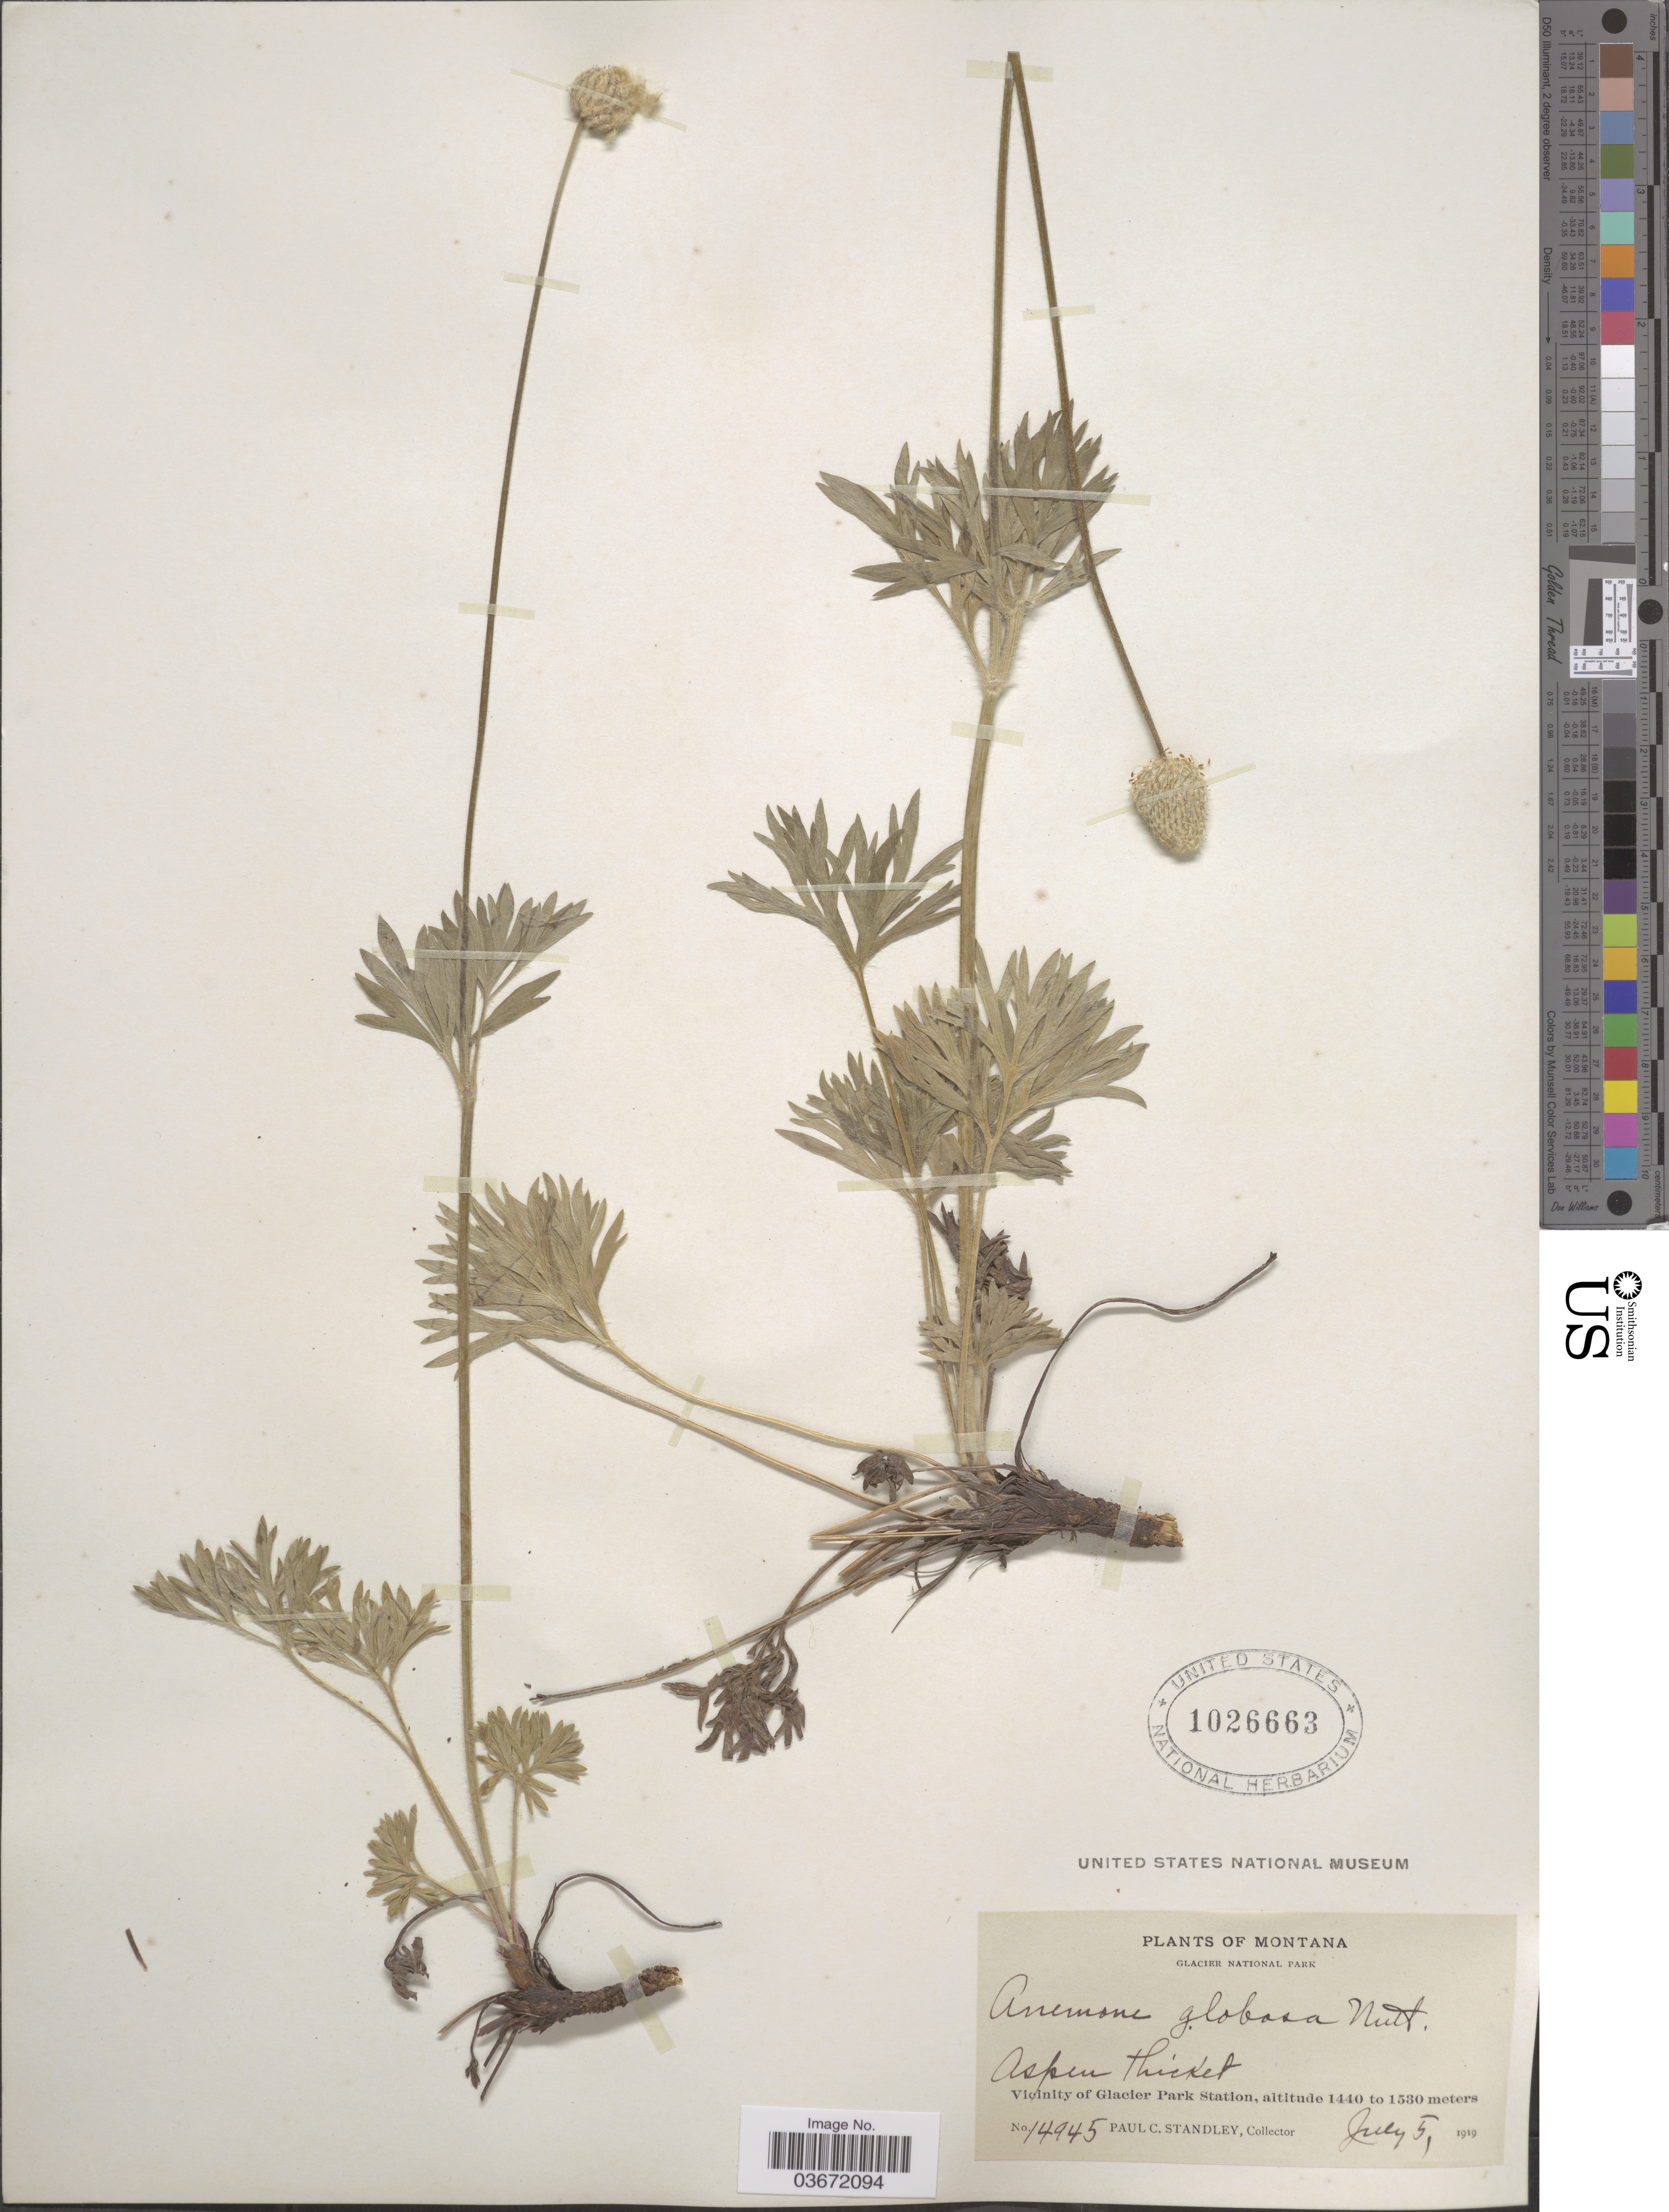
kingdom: Plantae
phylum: Tracheophyta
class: Magnoliopsida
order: Ranunculales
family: Ranunculaceae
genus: Anemone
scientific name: Anemone globosa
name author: (Torr. & A. Gray) Nutt. ex A. Heller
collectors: P. C. Standley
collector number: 14945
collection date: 1919-07-05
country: United States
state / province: Montana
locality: Glacier National Park. Vicinity of Glacier Park Station.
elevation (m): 1440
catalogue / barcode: US 1026663